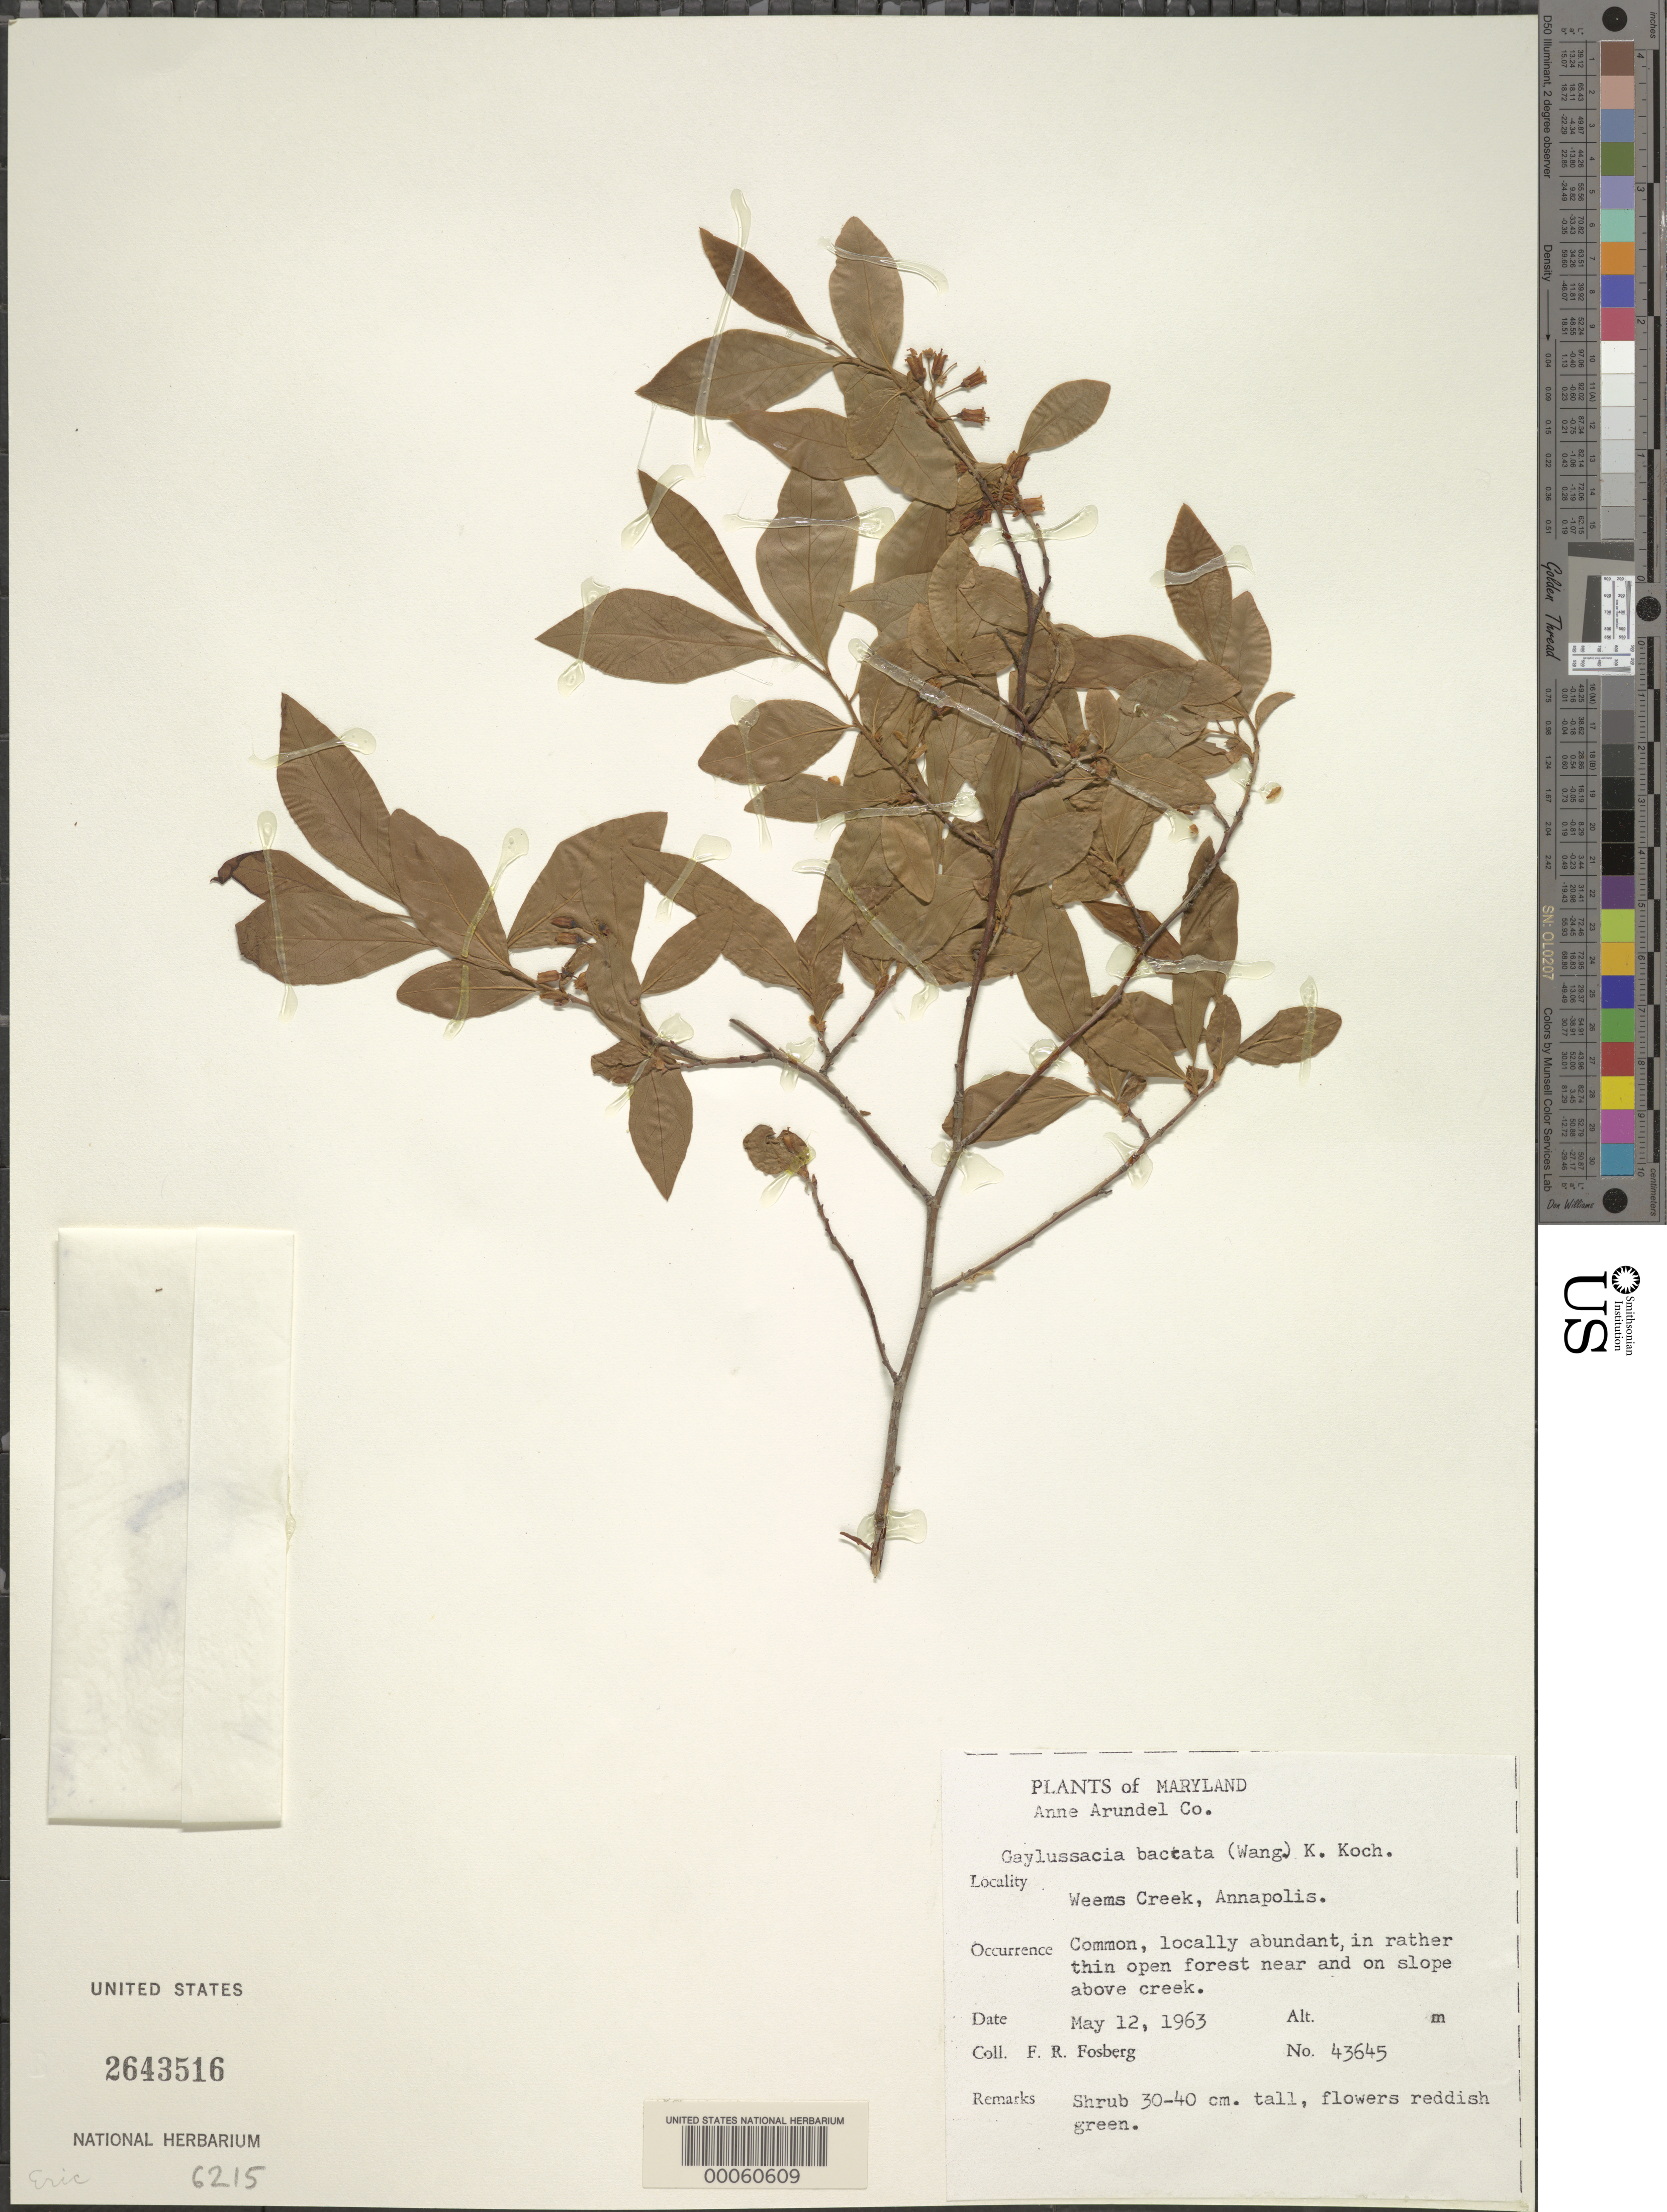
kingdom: Plantae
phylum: Tracheophyta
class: Magnoliopsida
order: Ericales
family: Ericaceae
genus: Gaylussacia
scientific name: Gaylussacia baccata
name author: (Wangenh.) K. Koch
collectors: F. R. Fosberg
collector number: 43645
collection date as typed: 12 May 1963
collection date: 1963-05-12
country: United States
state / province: Maryland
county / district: Anne Arundel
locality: Weems Creek, Annapolis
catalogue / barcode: US 2643516